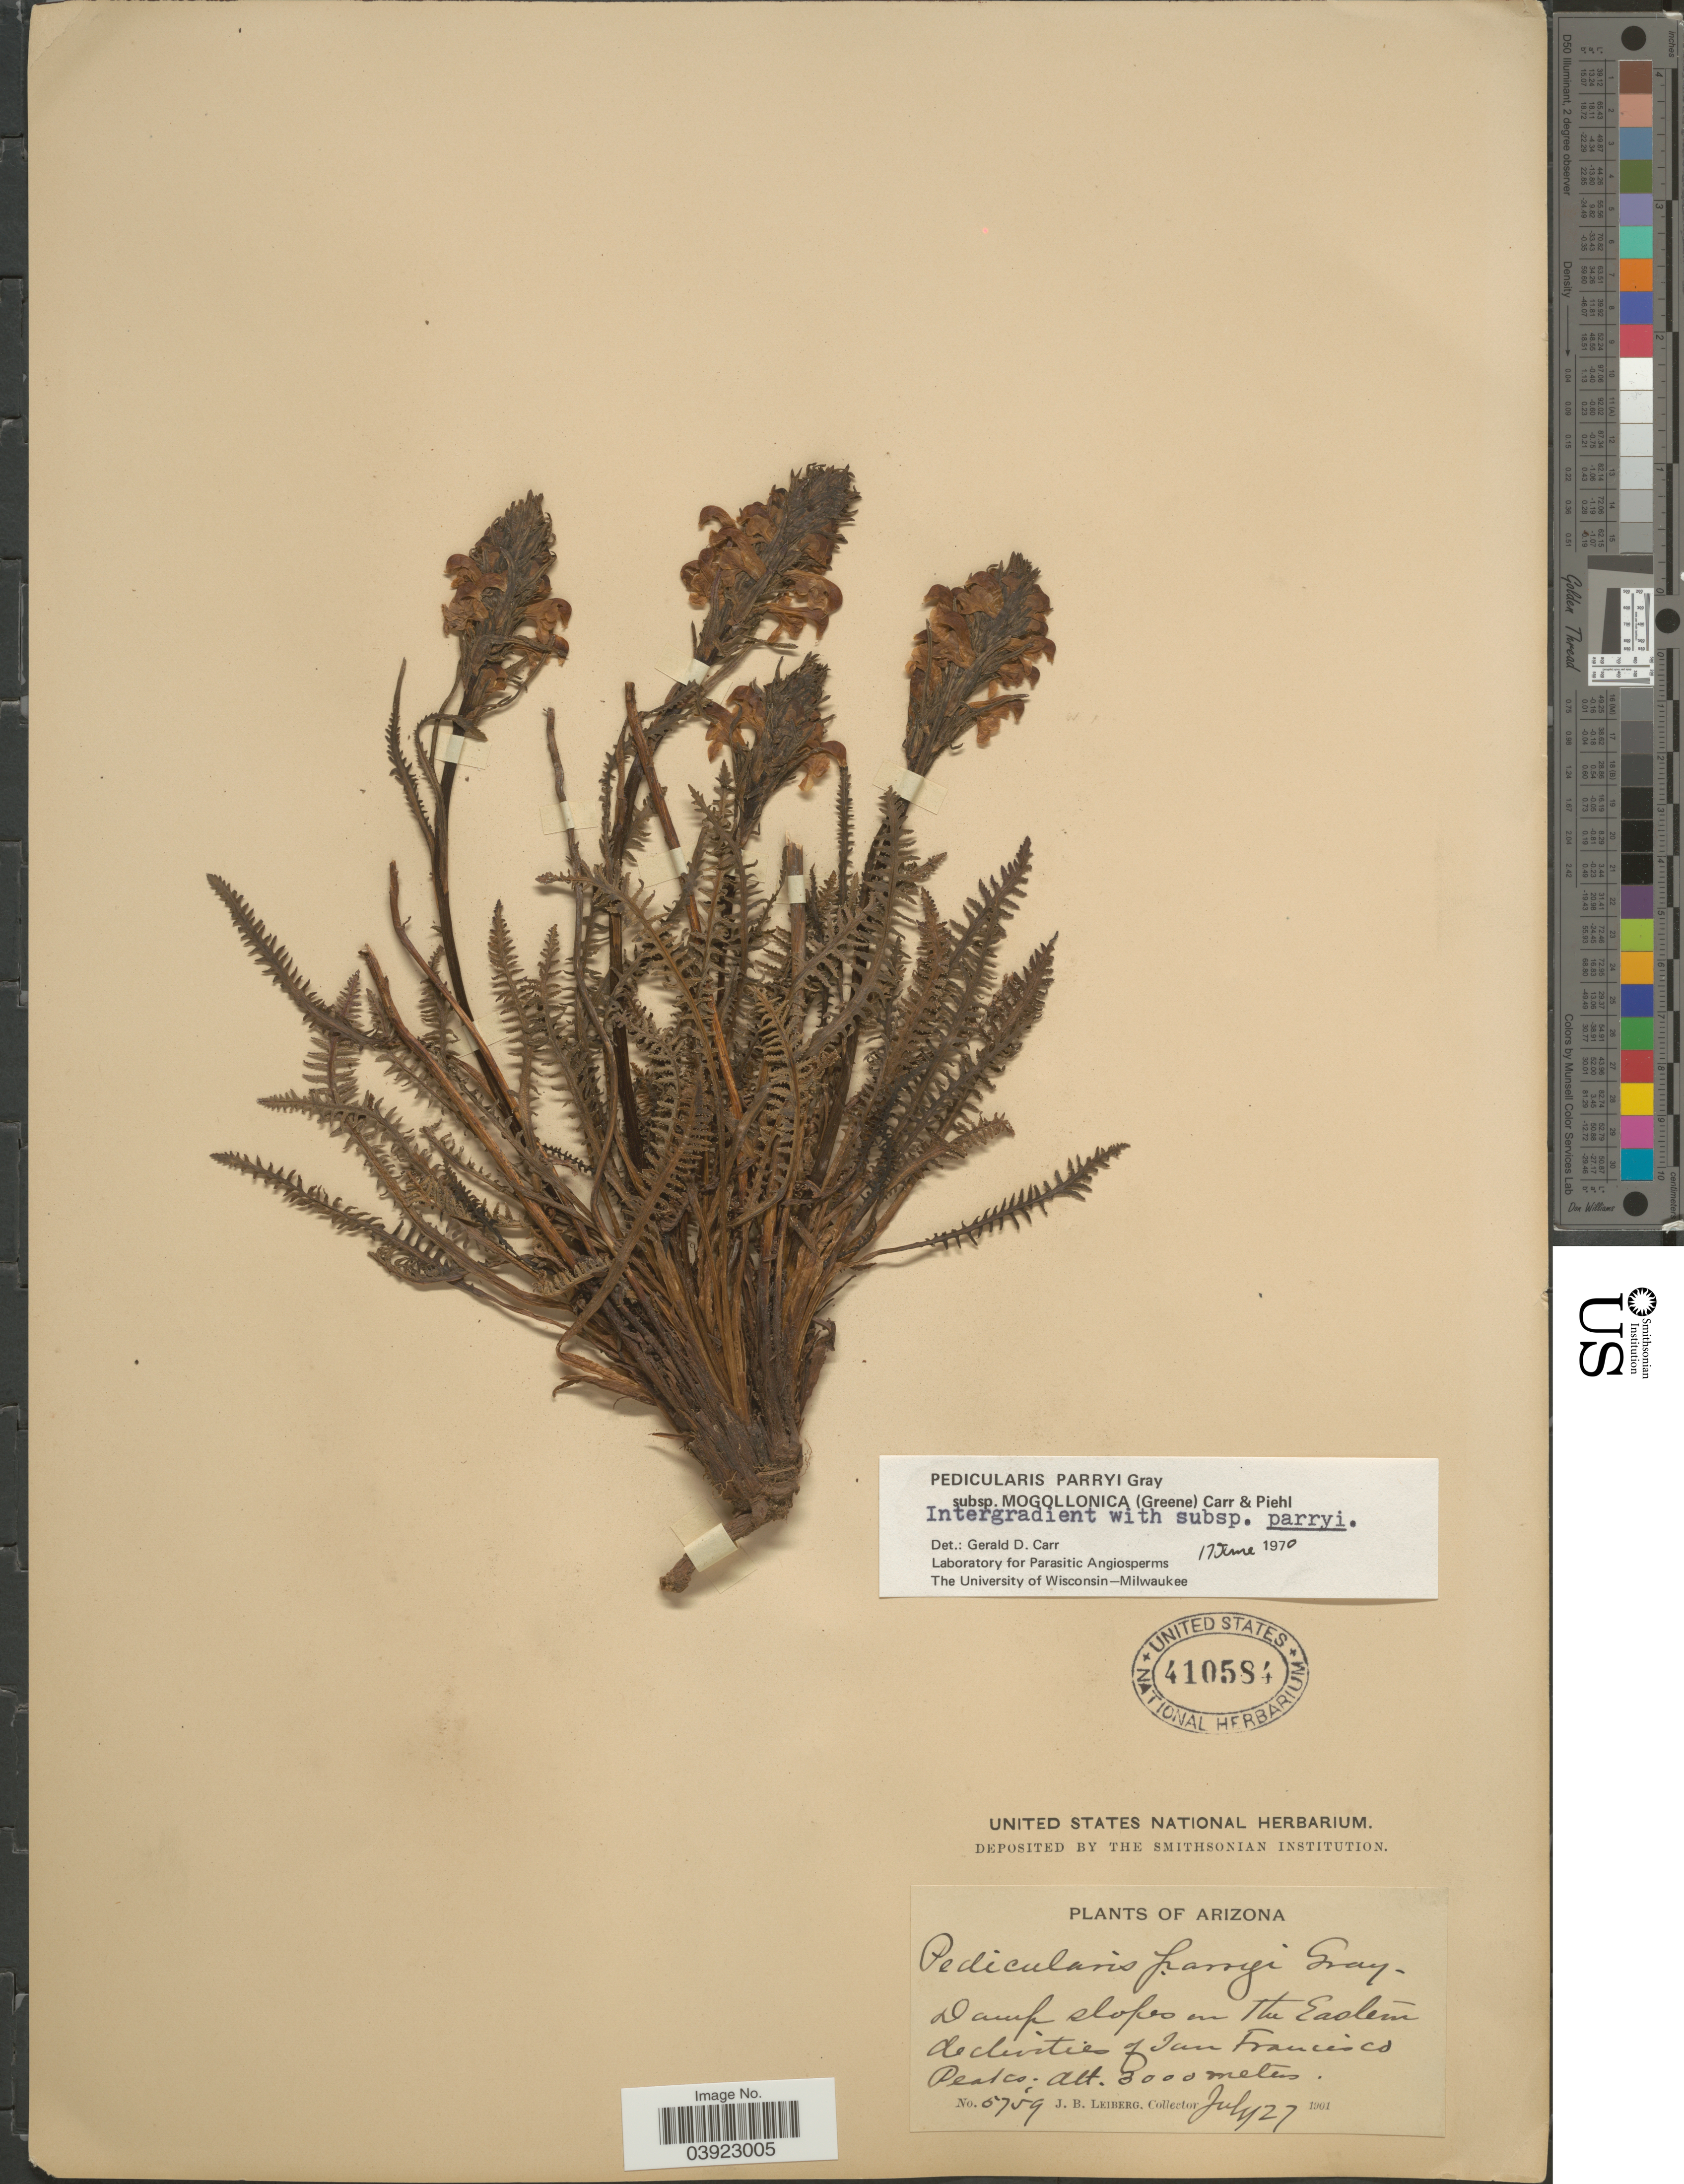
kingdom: Plantae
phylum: Tracheophyta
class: Magnoliopsida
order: Lamiales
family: Orobanchaceae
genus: Pedicularis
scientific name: Pedicularis parryi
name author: A. Gray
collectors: J. B. Leiberg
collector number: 5759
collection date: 1901-07-27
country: United States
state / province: Arizona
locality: Damp slopes on The Eastern Declivities of San Francisco Peaks.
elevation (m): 3000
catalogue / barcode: US 410584